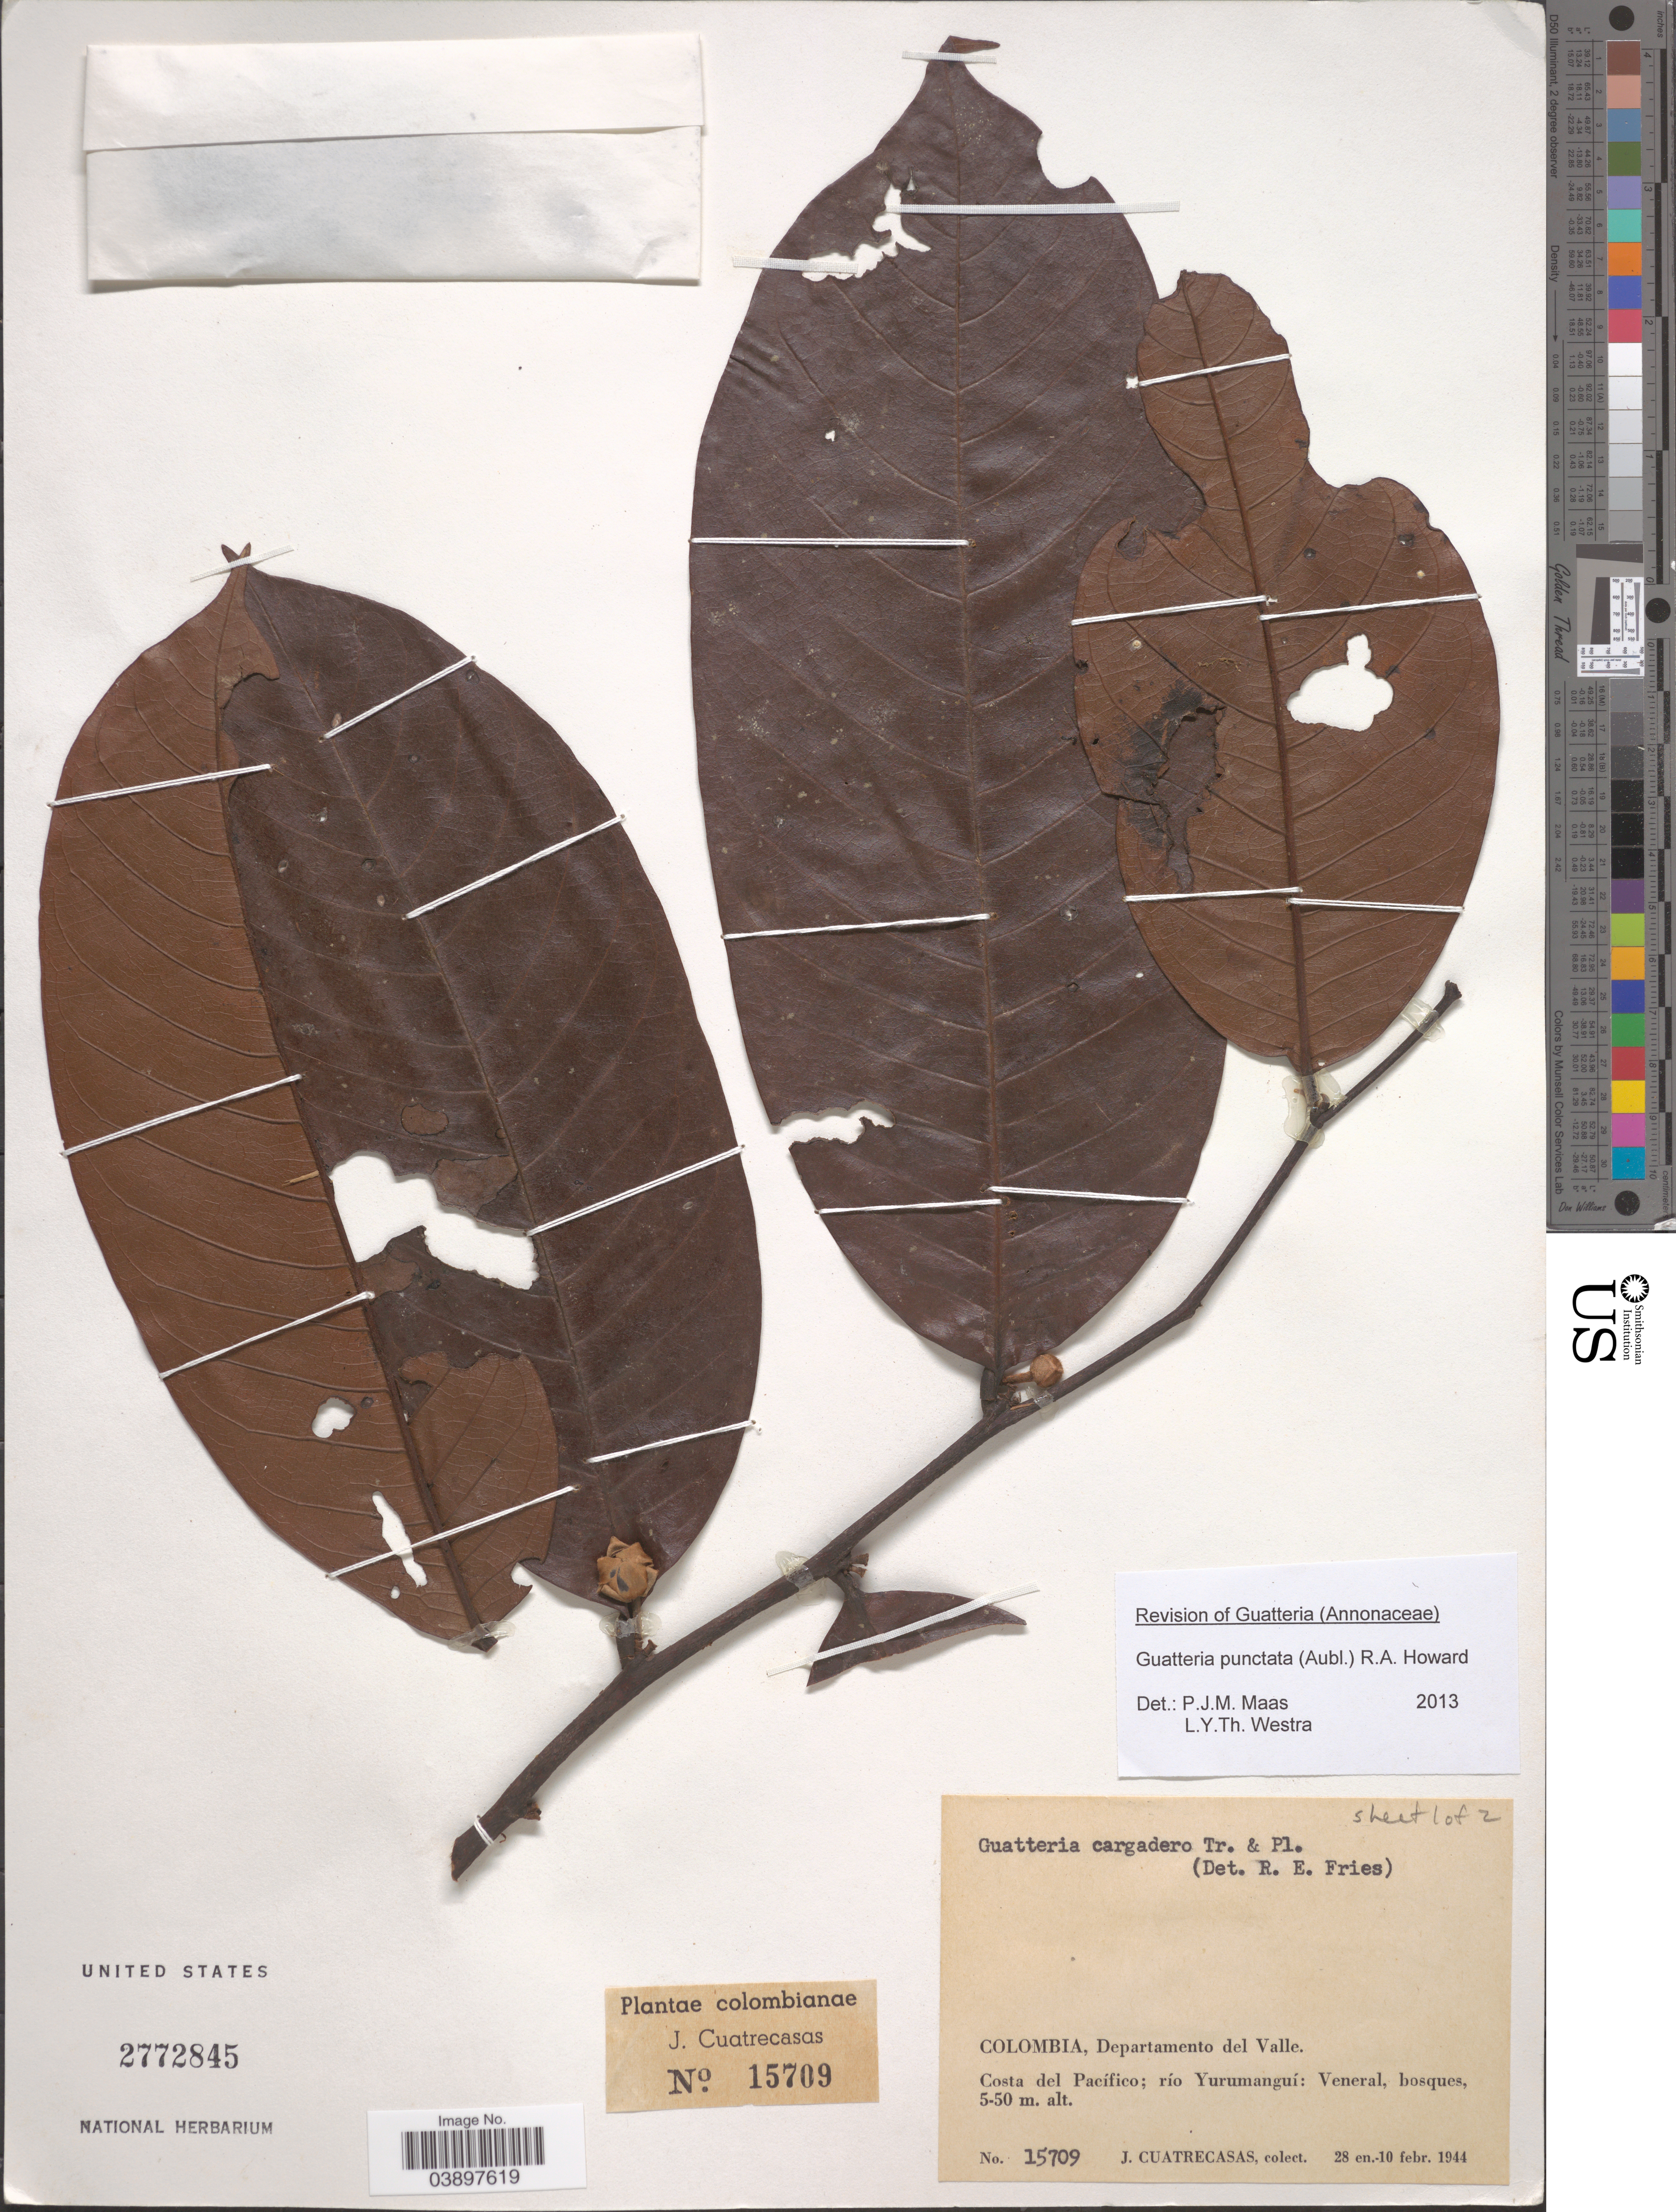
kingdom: Plantae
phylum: Tracheophyta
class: Magnoliopsida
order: Magnoliales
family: Annonaceae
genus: Guatteria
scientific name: Guatteria punctata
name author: (Aubl.) R.A. Howard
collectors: J. Cuatrecasas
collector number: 15709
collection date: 1944-01-28/1944-02-10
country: Colombia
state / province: Valle del Cauca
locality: Departamento del Valle. Costa del Pacífico; río Yurumanguí: Veneral.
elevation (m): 5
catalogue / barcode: US 2772845